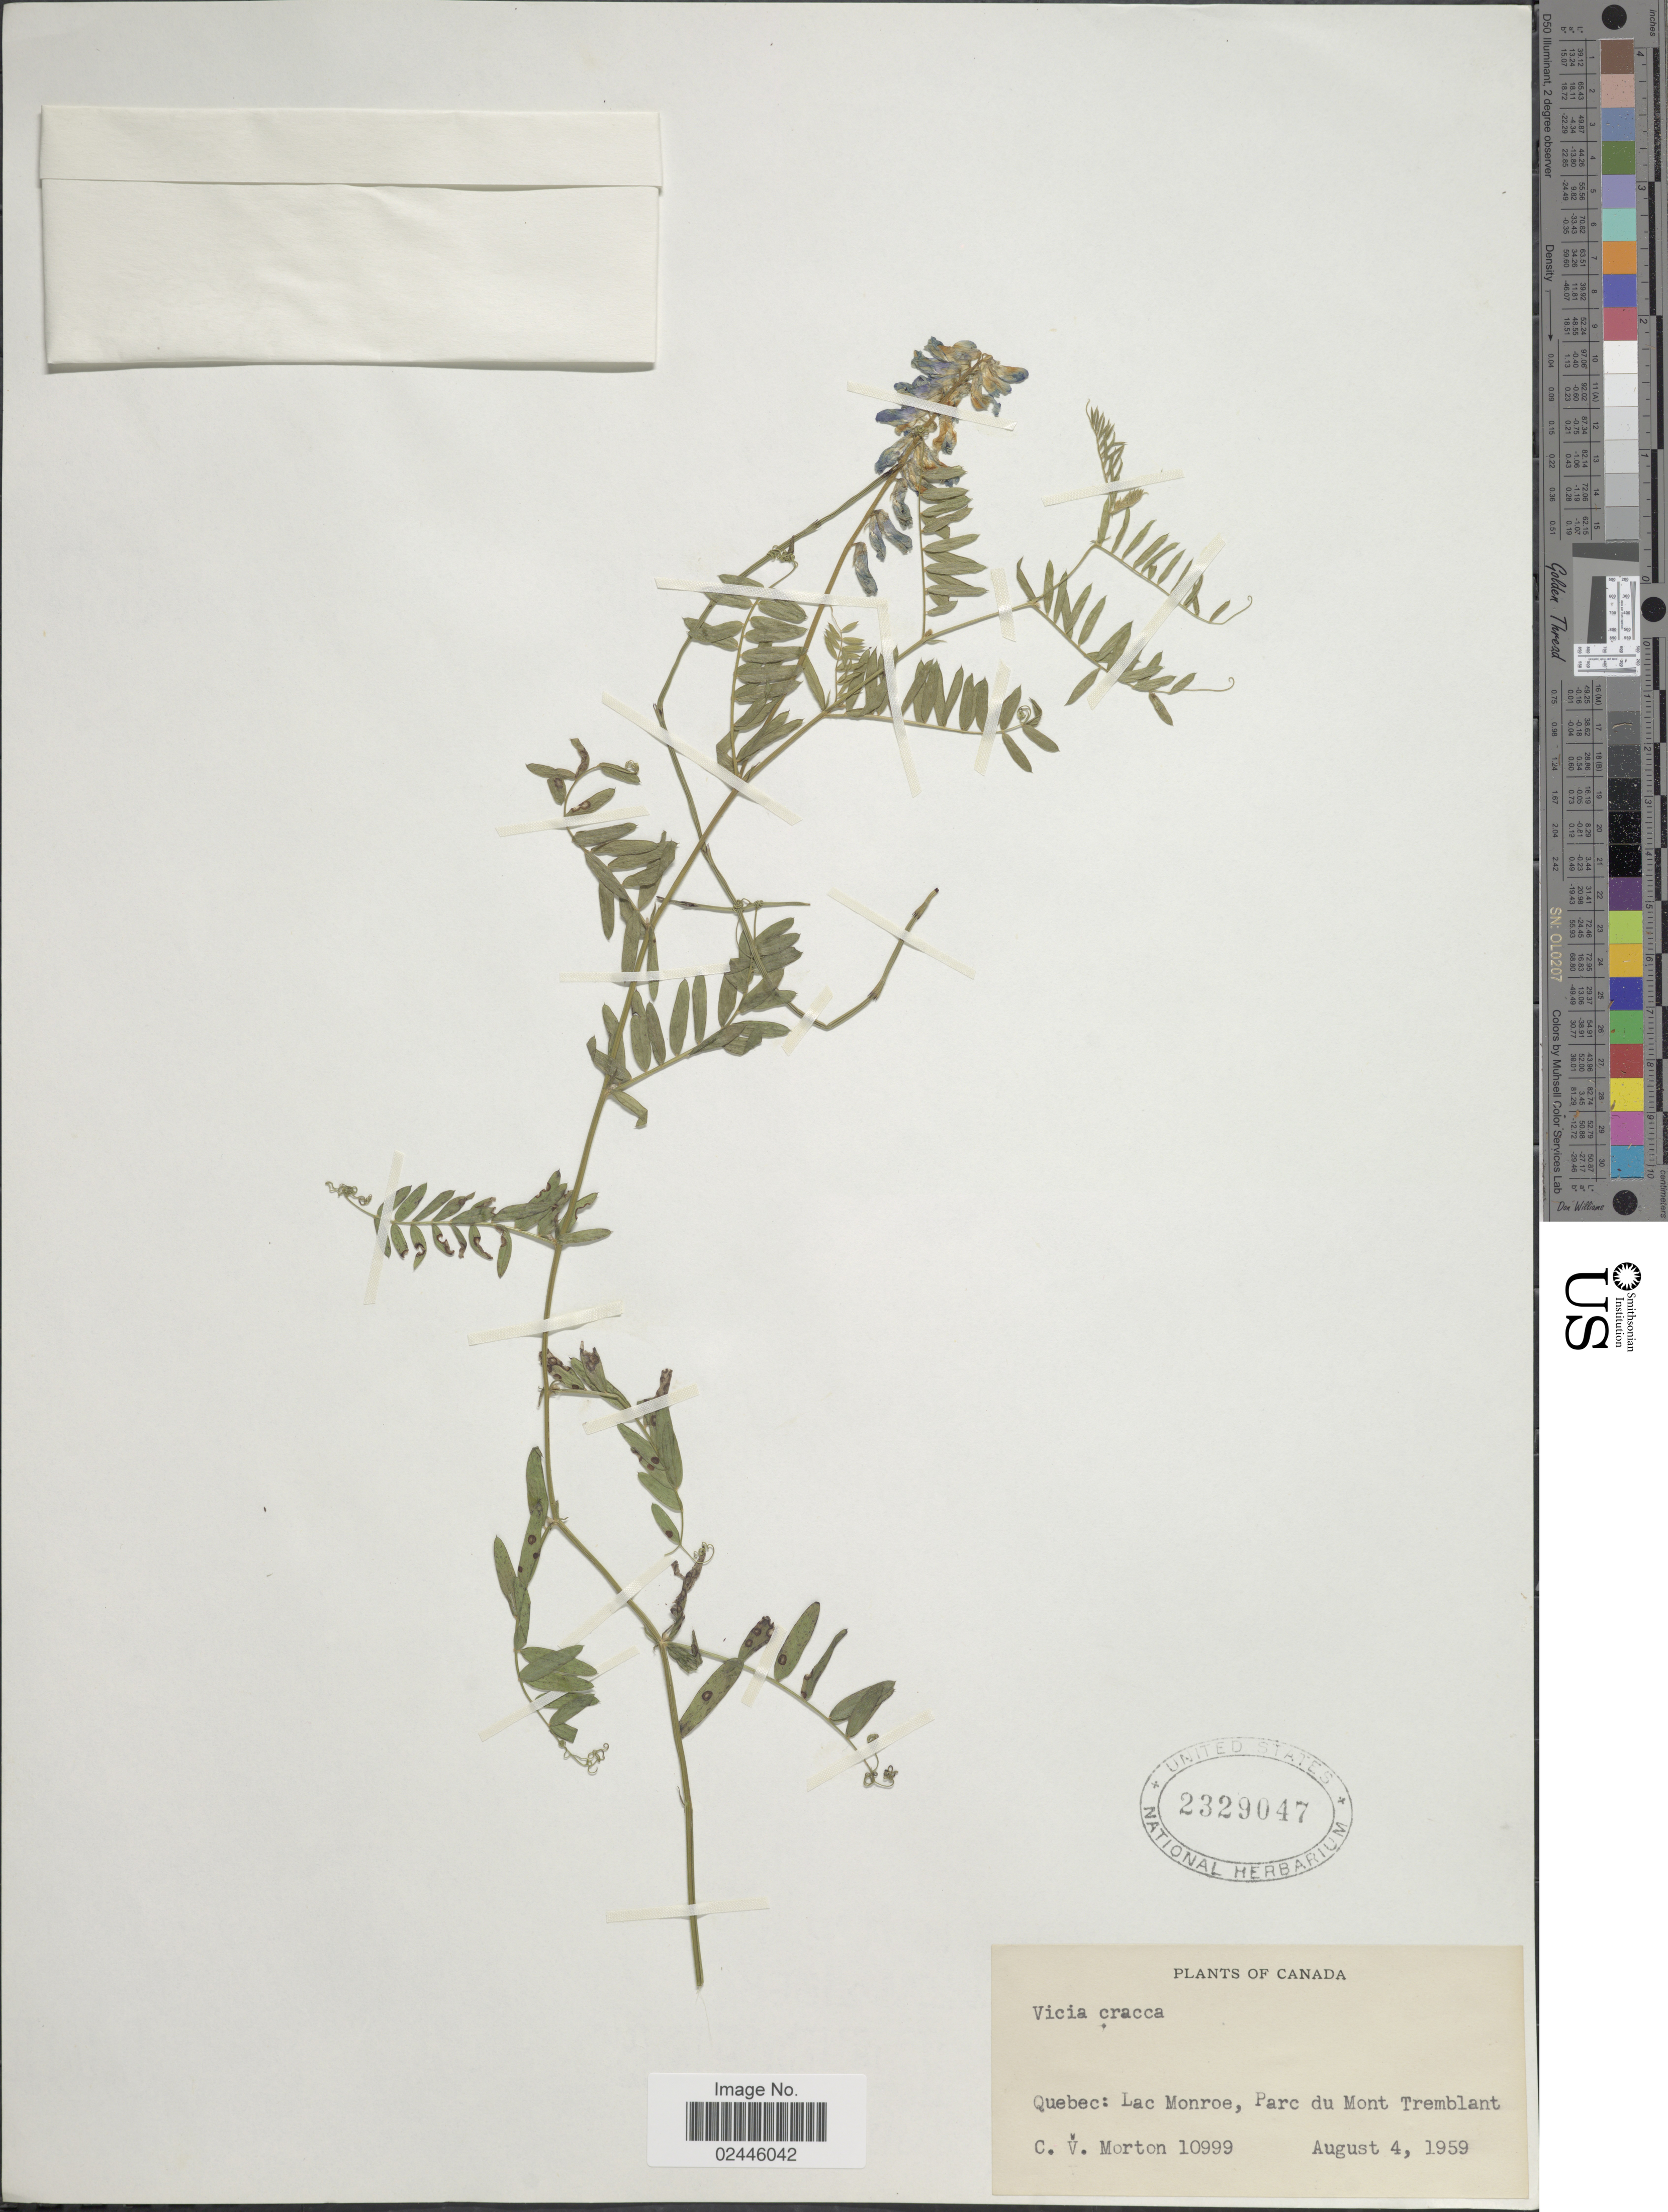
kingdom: Plantae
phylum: Tracheophyta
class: Magnoliopsida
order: Fabales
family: Fabaceae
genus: Vicia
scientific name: Vicia cracca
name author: L.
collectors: C. V. Morton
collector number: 10999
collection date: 1959-08-04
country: Canada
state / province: Quebec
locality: Lac Montoe, Parc du Mont Tremblant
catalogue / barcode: US 2329047